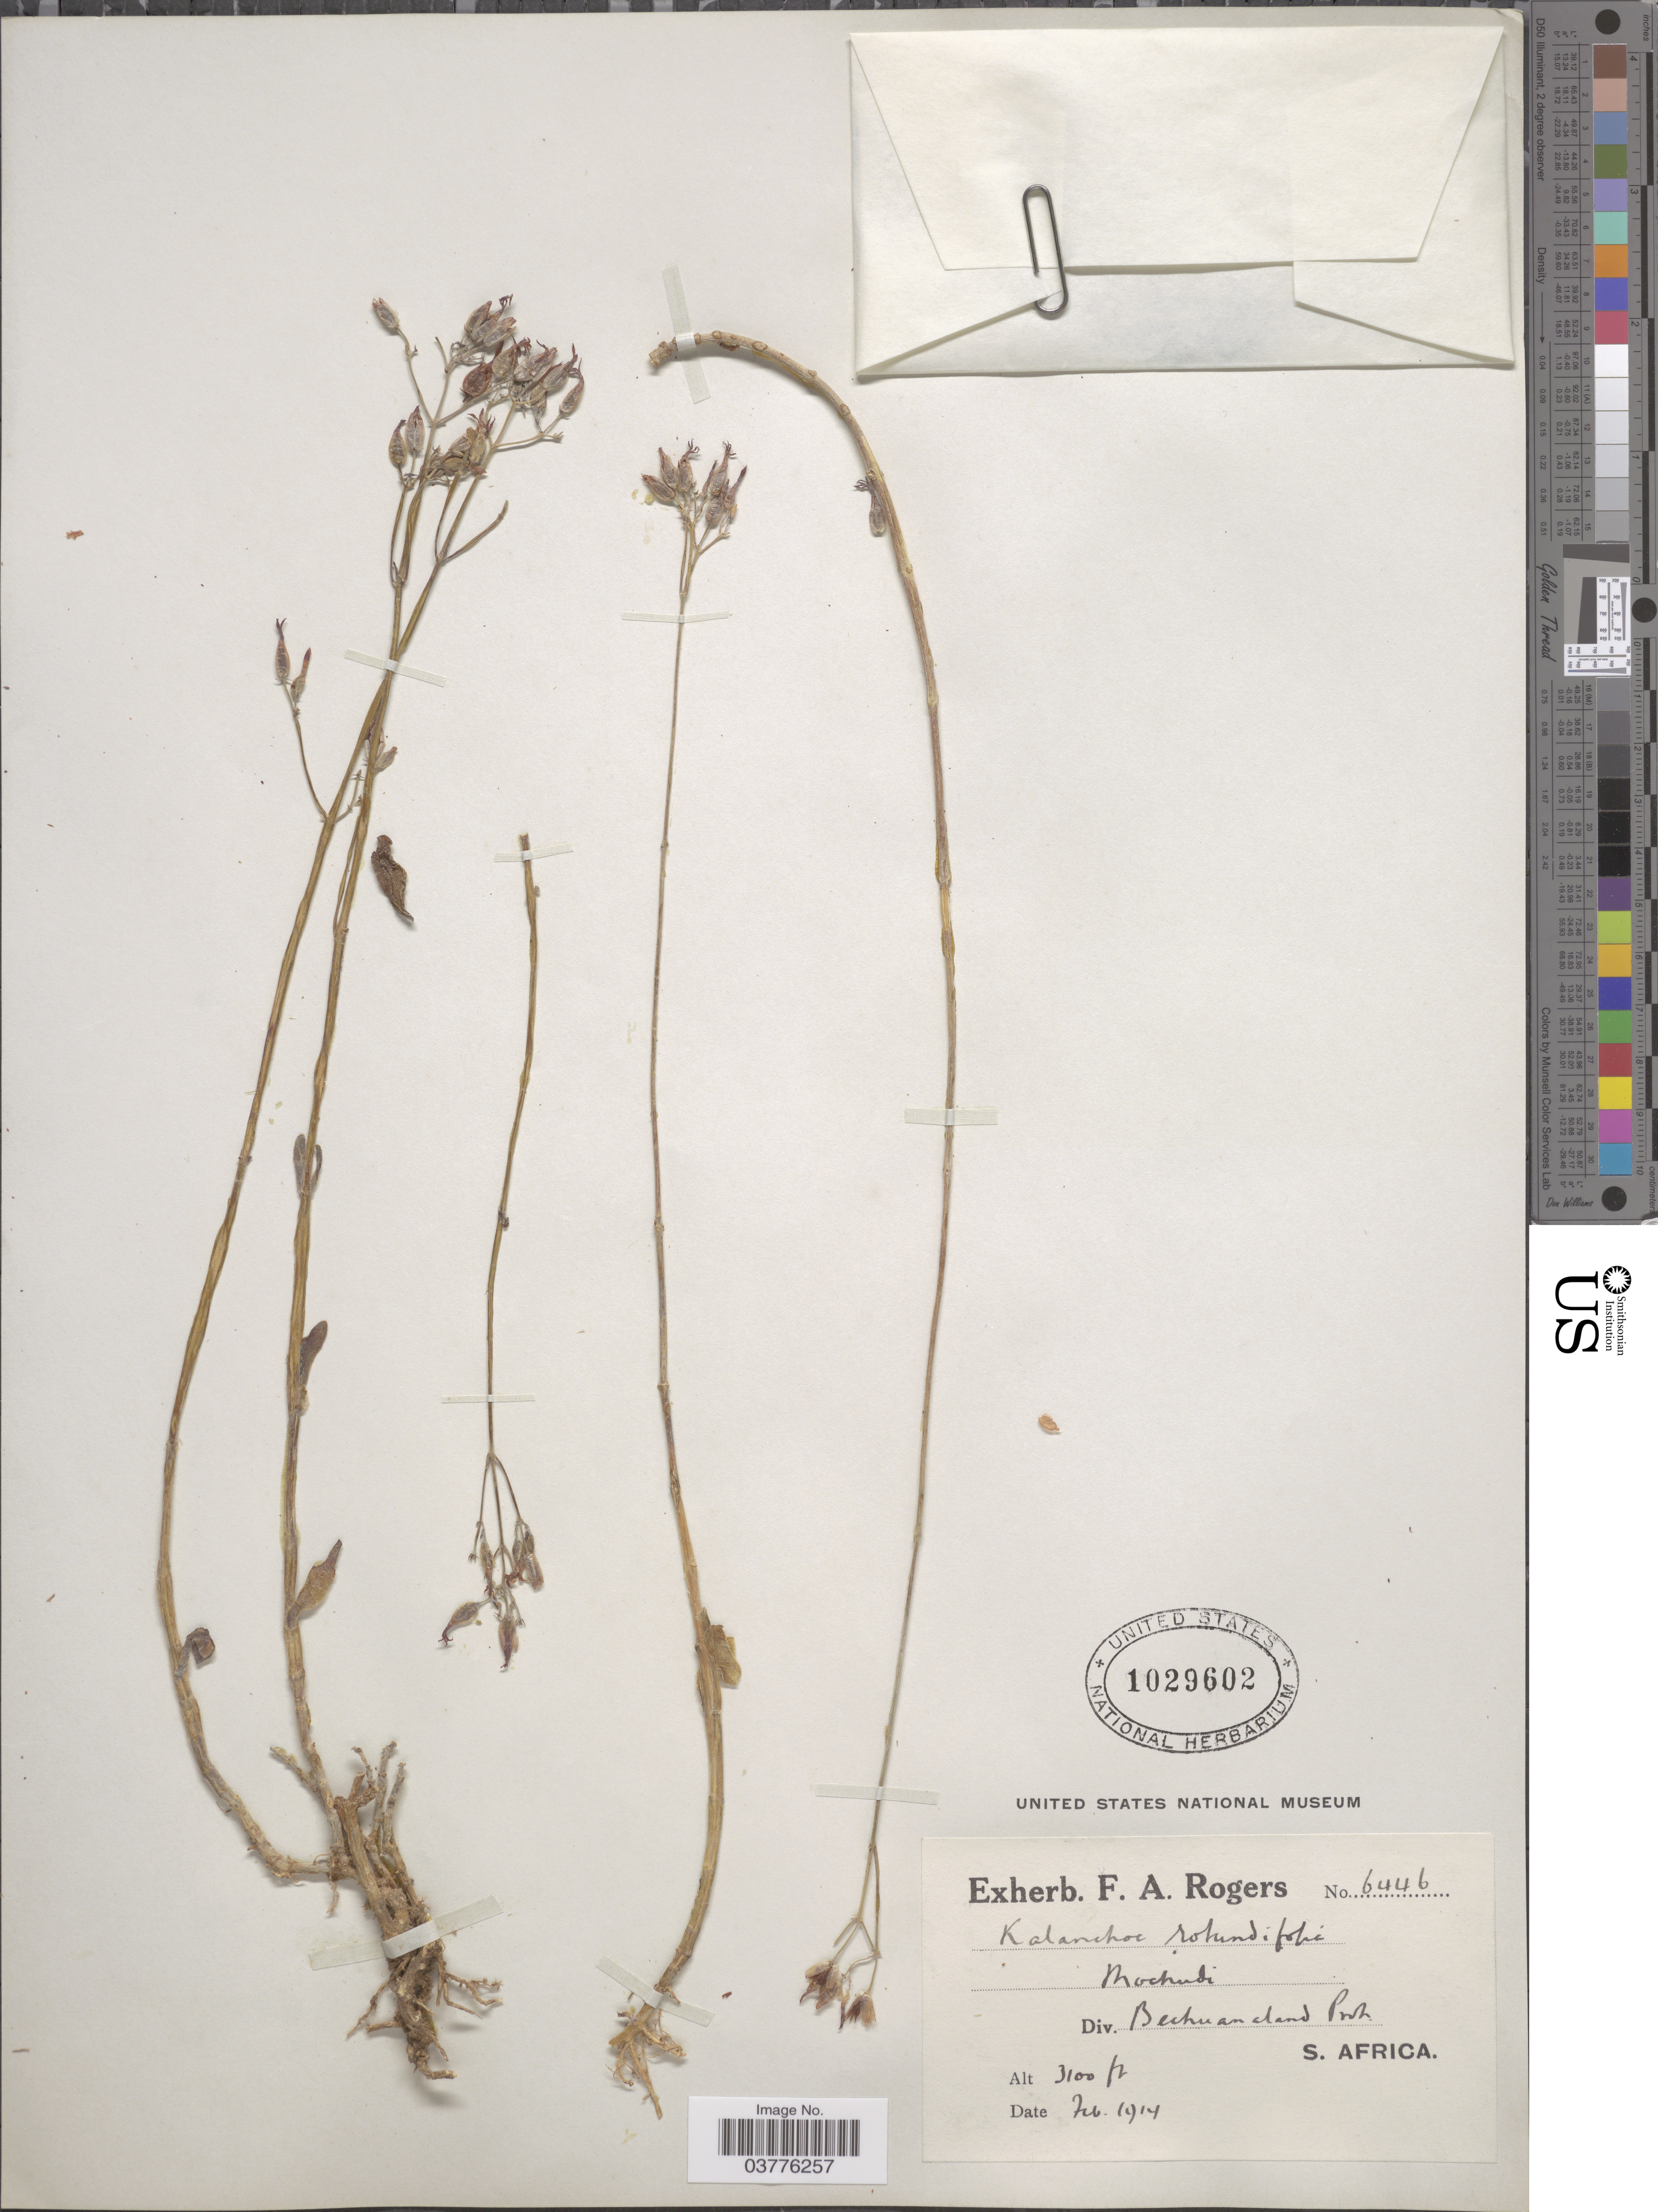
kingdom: Plantae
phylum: Tracheophyta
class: Magnoliopsida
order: Saxifragales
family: Crassulaceae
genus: Kalanchoe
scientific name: Kalanchoe rotundifolia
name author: (Haw.) Haw.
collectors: ex herb. F. A. Rogers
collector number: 6446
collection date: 1914-02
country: Botswana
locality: Mochudi. Div. Bechuanaland Prot. S. Africa.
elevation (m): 945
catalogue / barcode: US 1029602